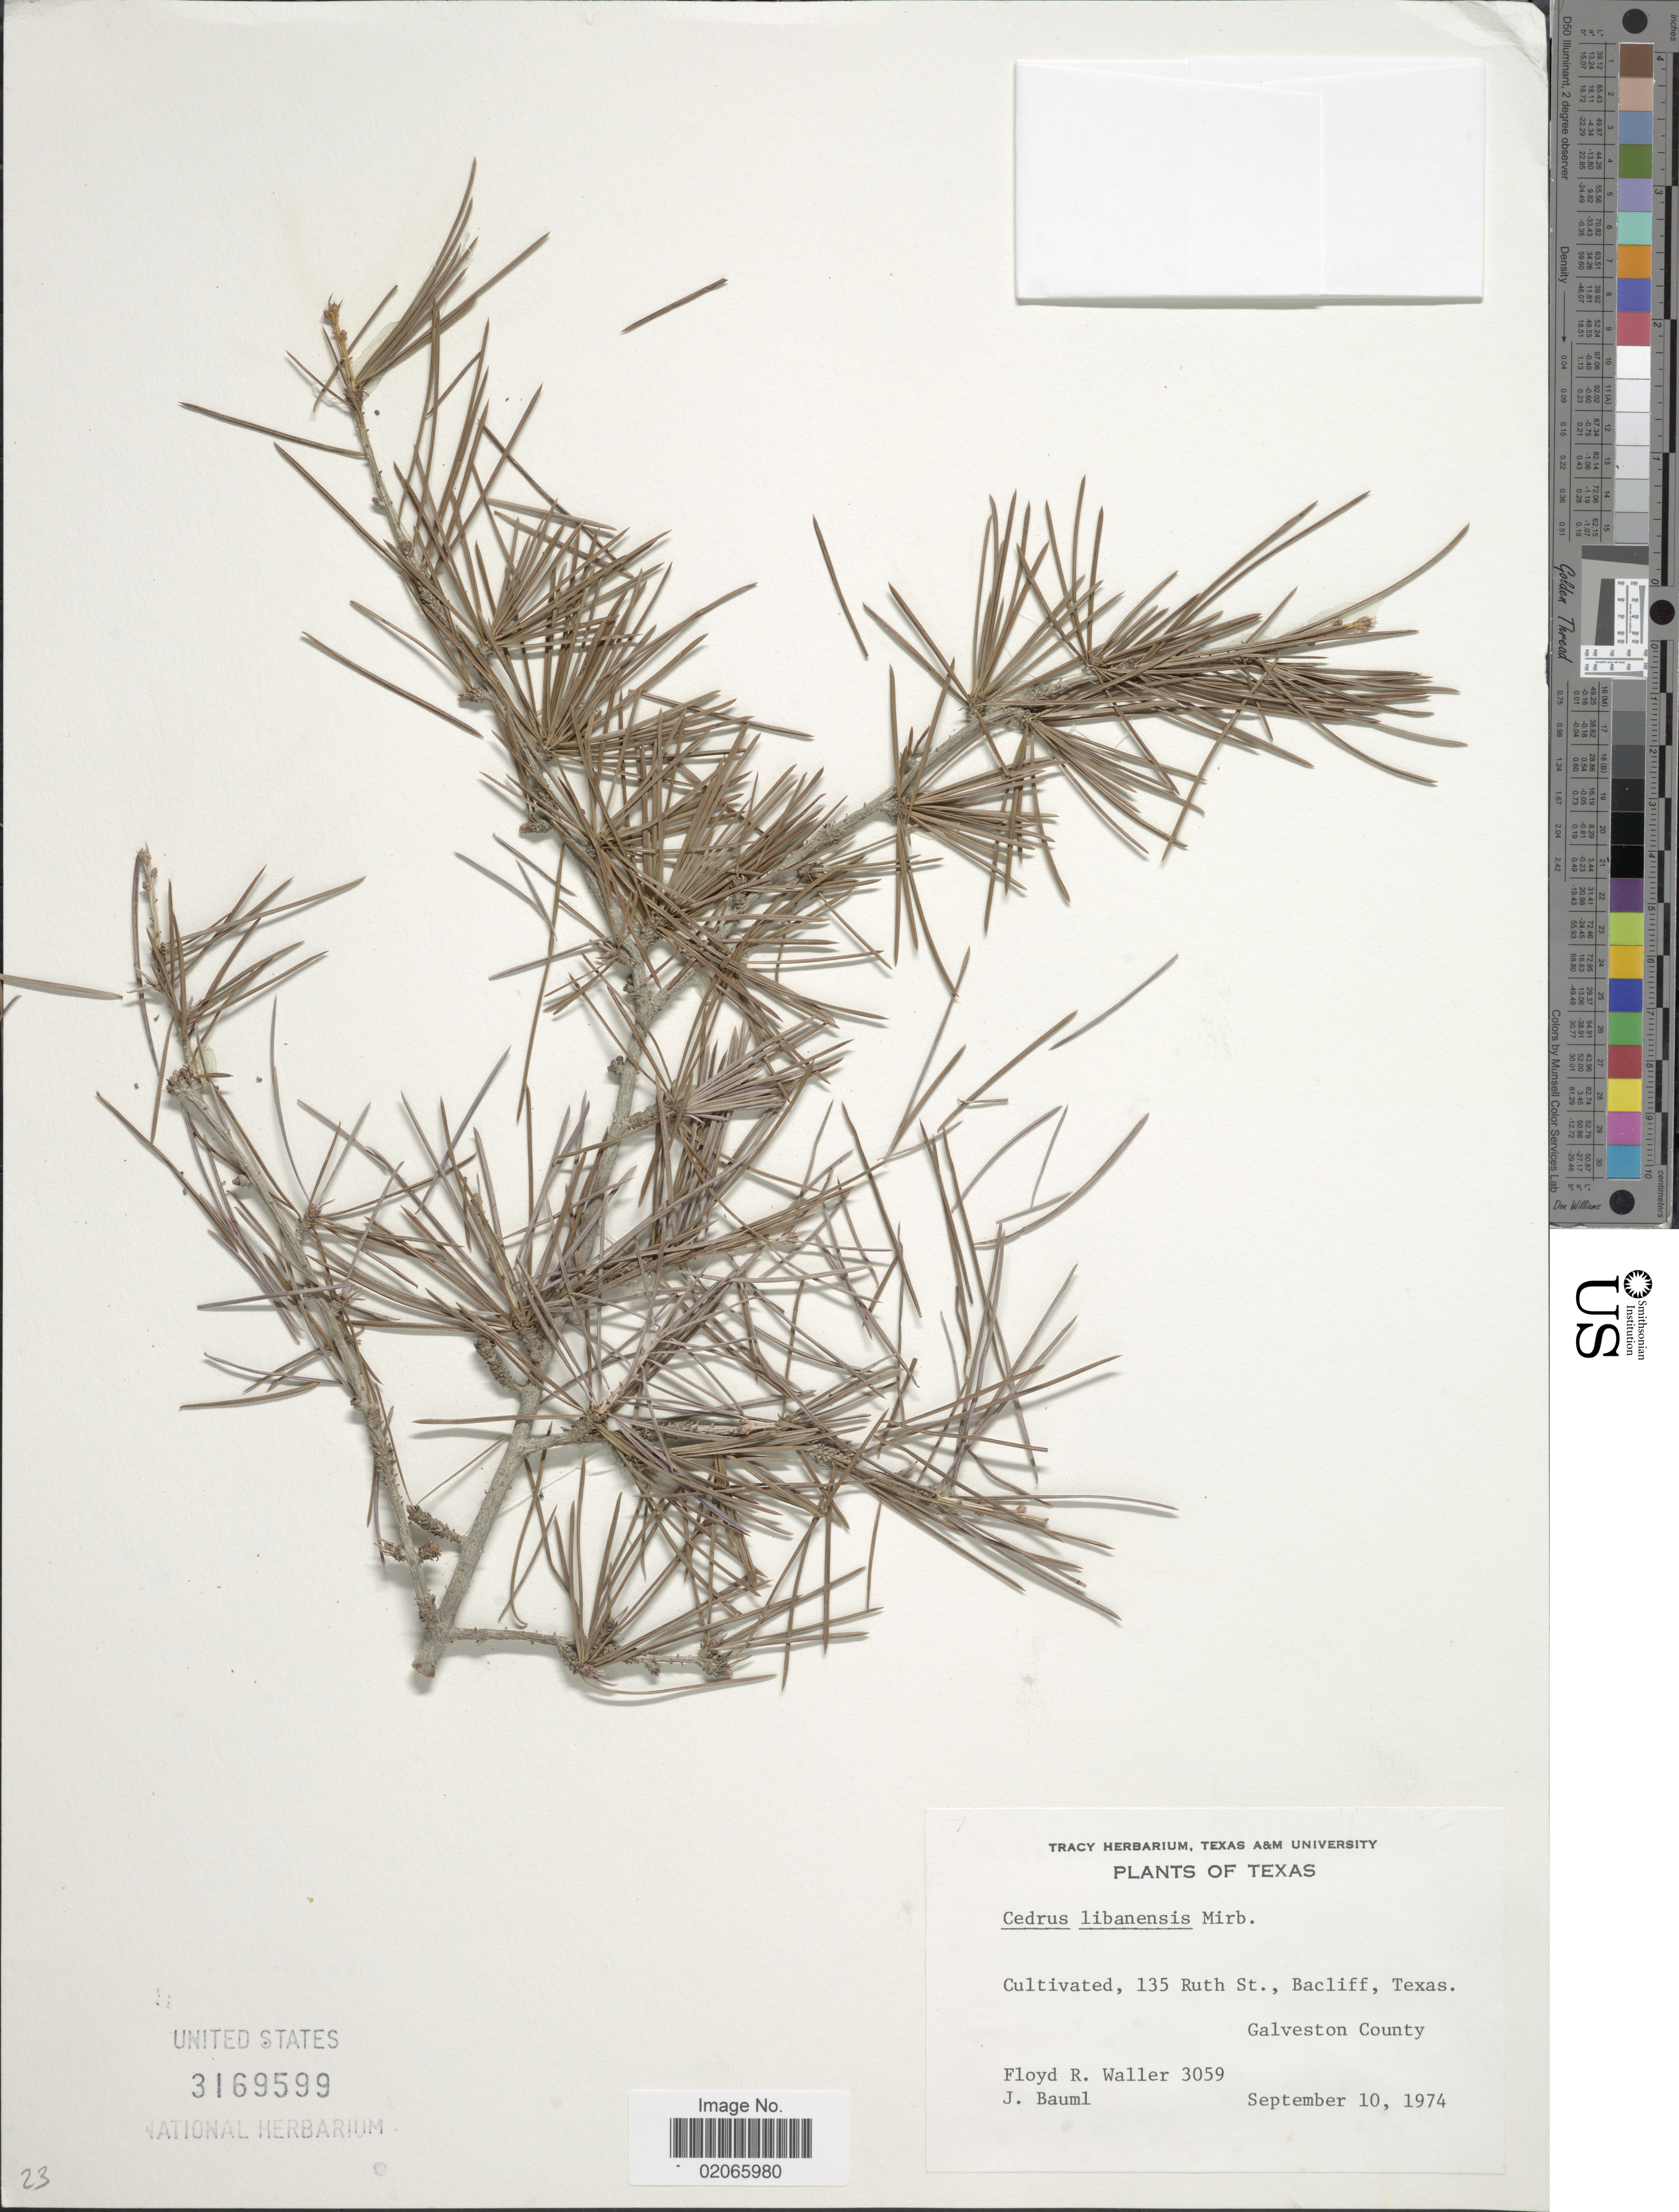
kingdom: Plantae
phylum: Tracheophyta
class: Pinopsida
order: Pinales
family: Pinaceae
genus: Cedrus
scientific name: Cedrus libanensis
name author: Juss. & Mirb.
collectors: F. R. Waller & J. Bauml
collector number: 3059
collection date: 1974-09-10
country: United States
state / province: Texas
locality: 135 Ruth St., Bacliff, Galveston County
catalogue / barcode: US 3169599